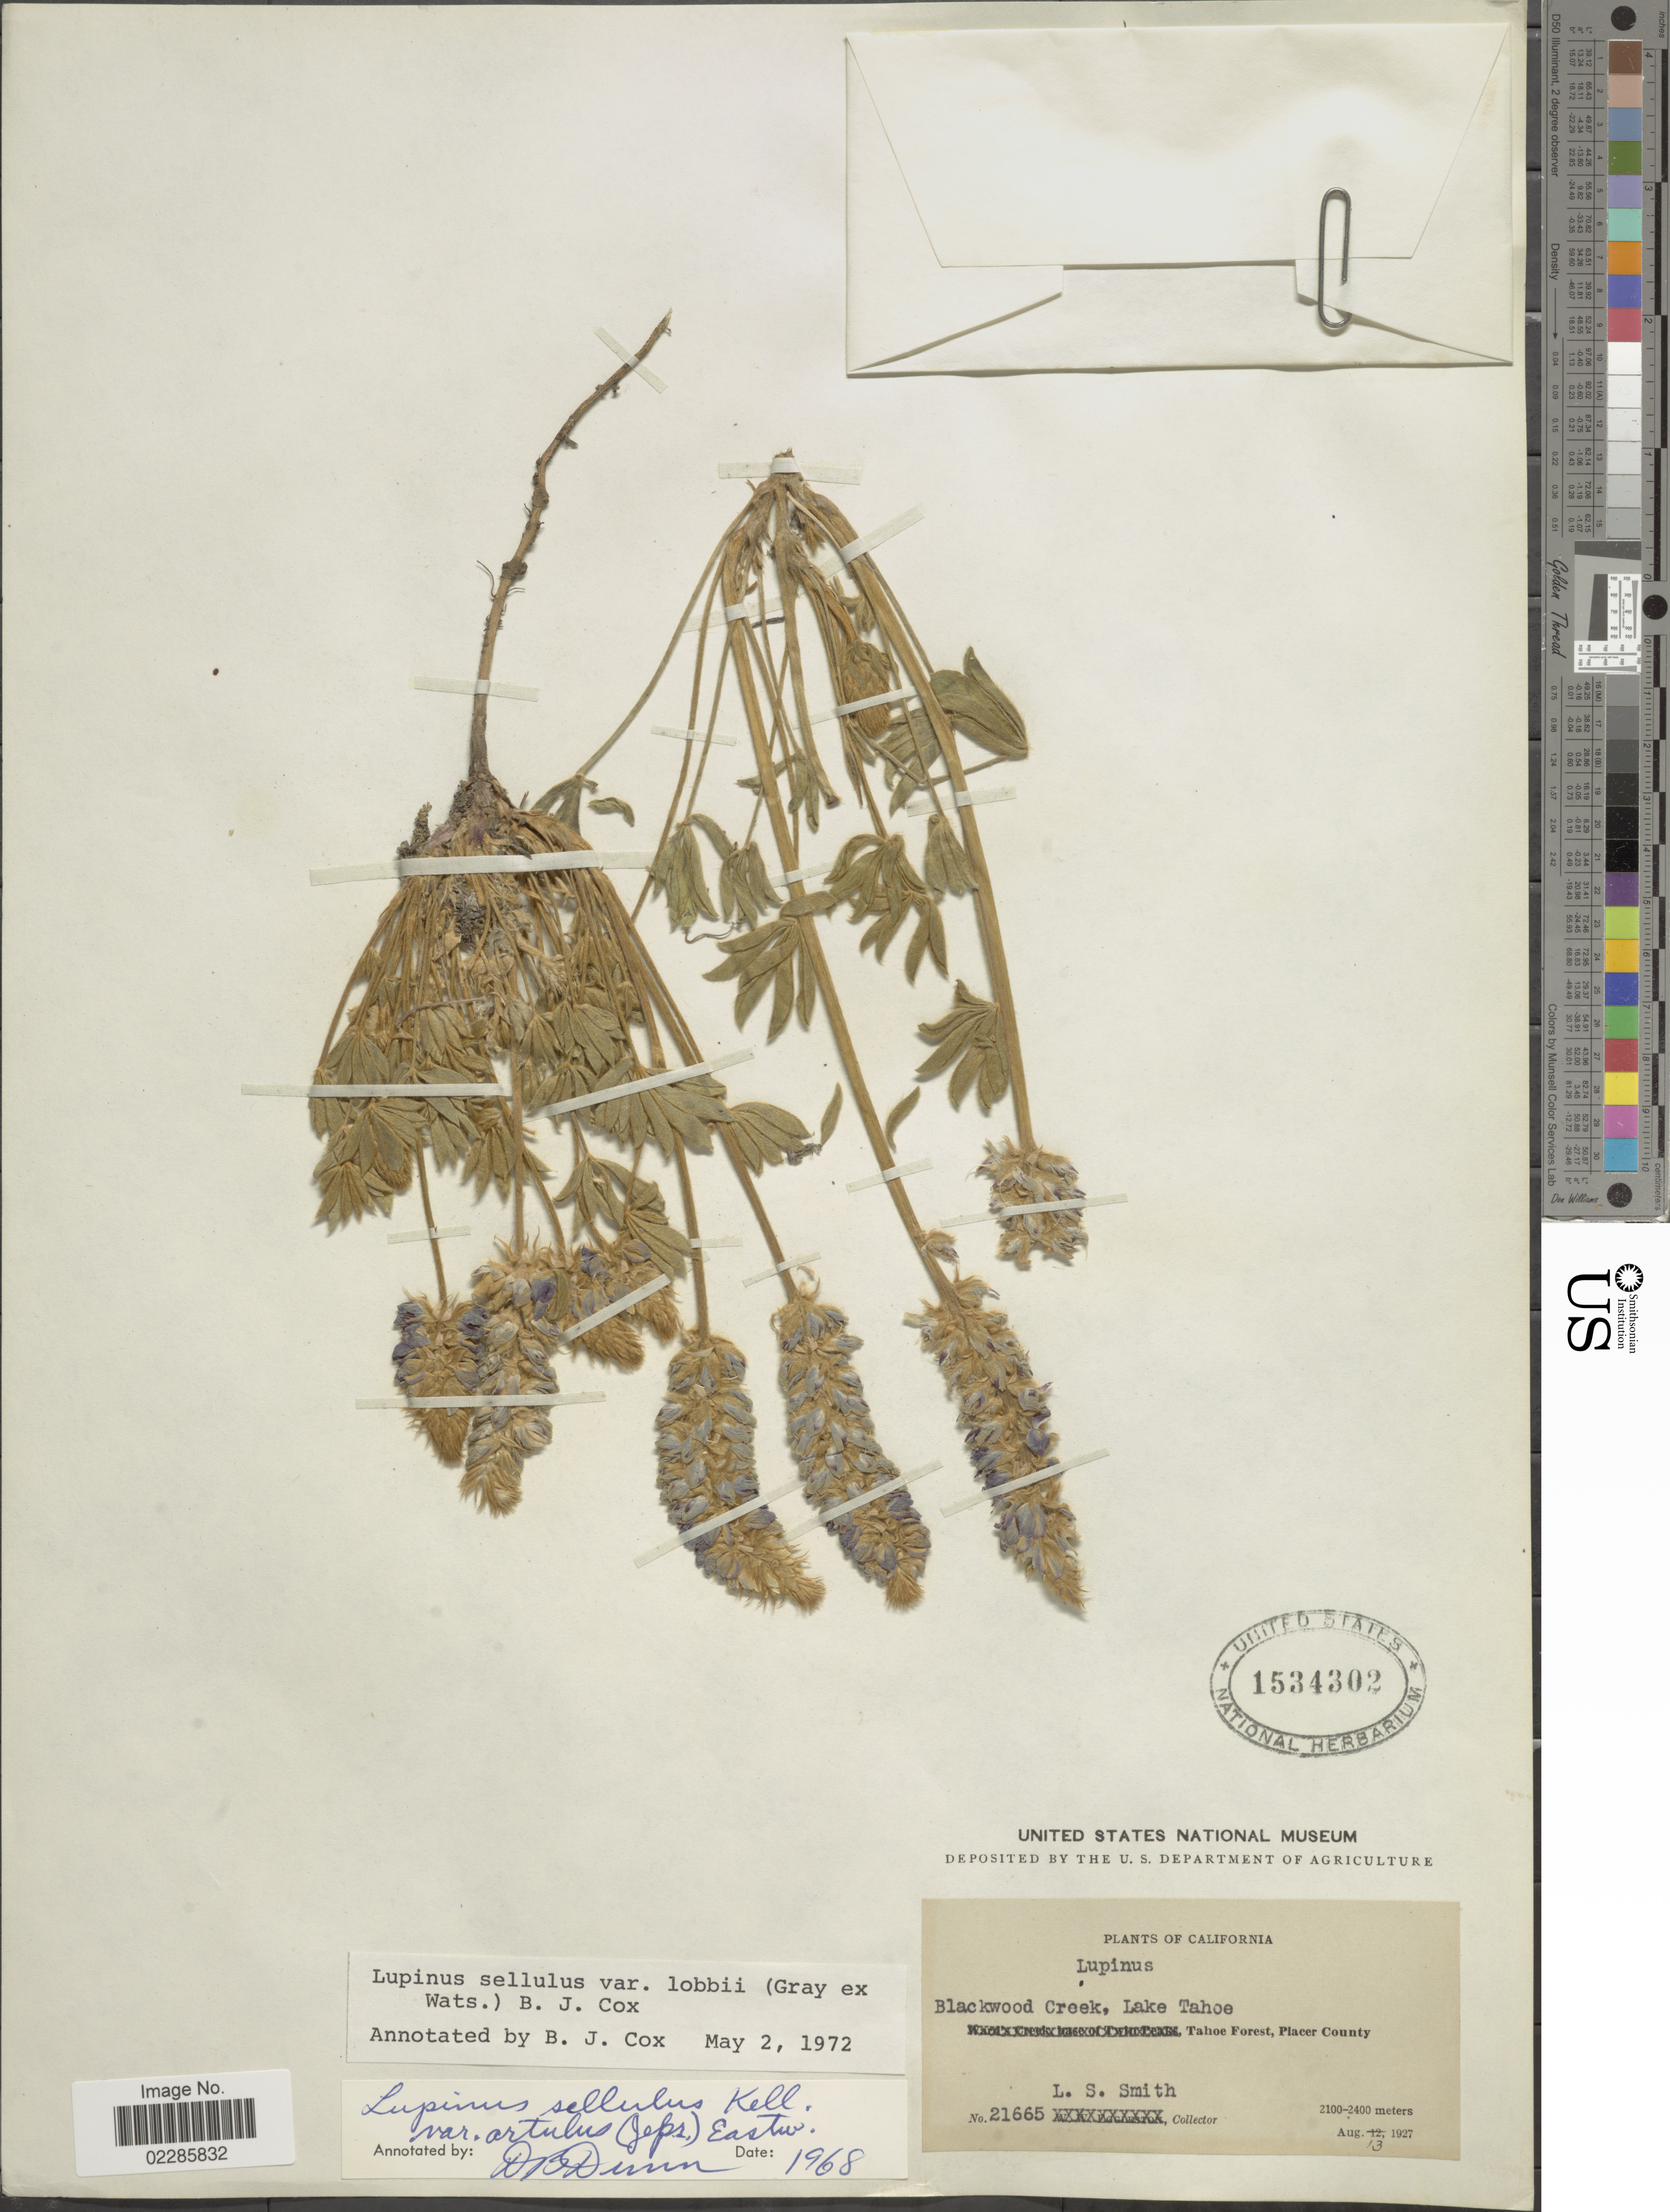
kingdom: Plantae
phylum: Tracheophyta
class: Magnoliopsida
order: Fabales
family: Fabaceae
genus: Lupinus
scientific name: Lupinus sellulus var. lobbii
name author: (A. Gray ex S. Watson) B.J. Cox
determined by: Cox, B. J.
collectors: L. Smith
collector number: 21665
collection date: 1927-08-13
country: United States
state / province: California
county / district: Placer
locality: Blackwood Creek, Lake Tahoe, Tahoe Forest, Placer County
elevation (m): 2100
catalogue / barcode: US 1534302